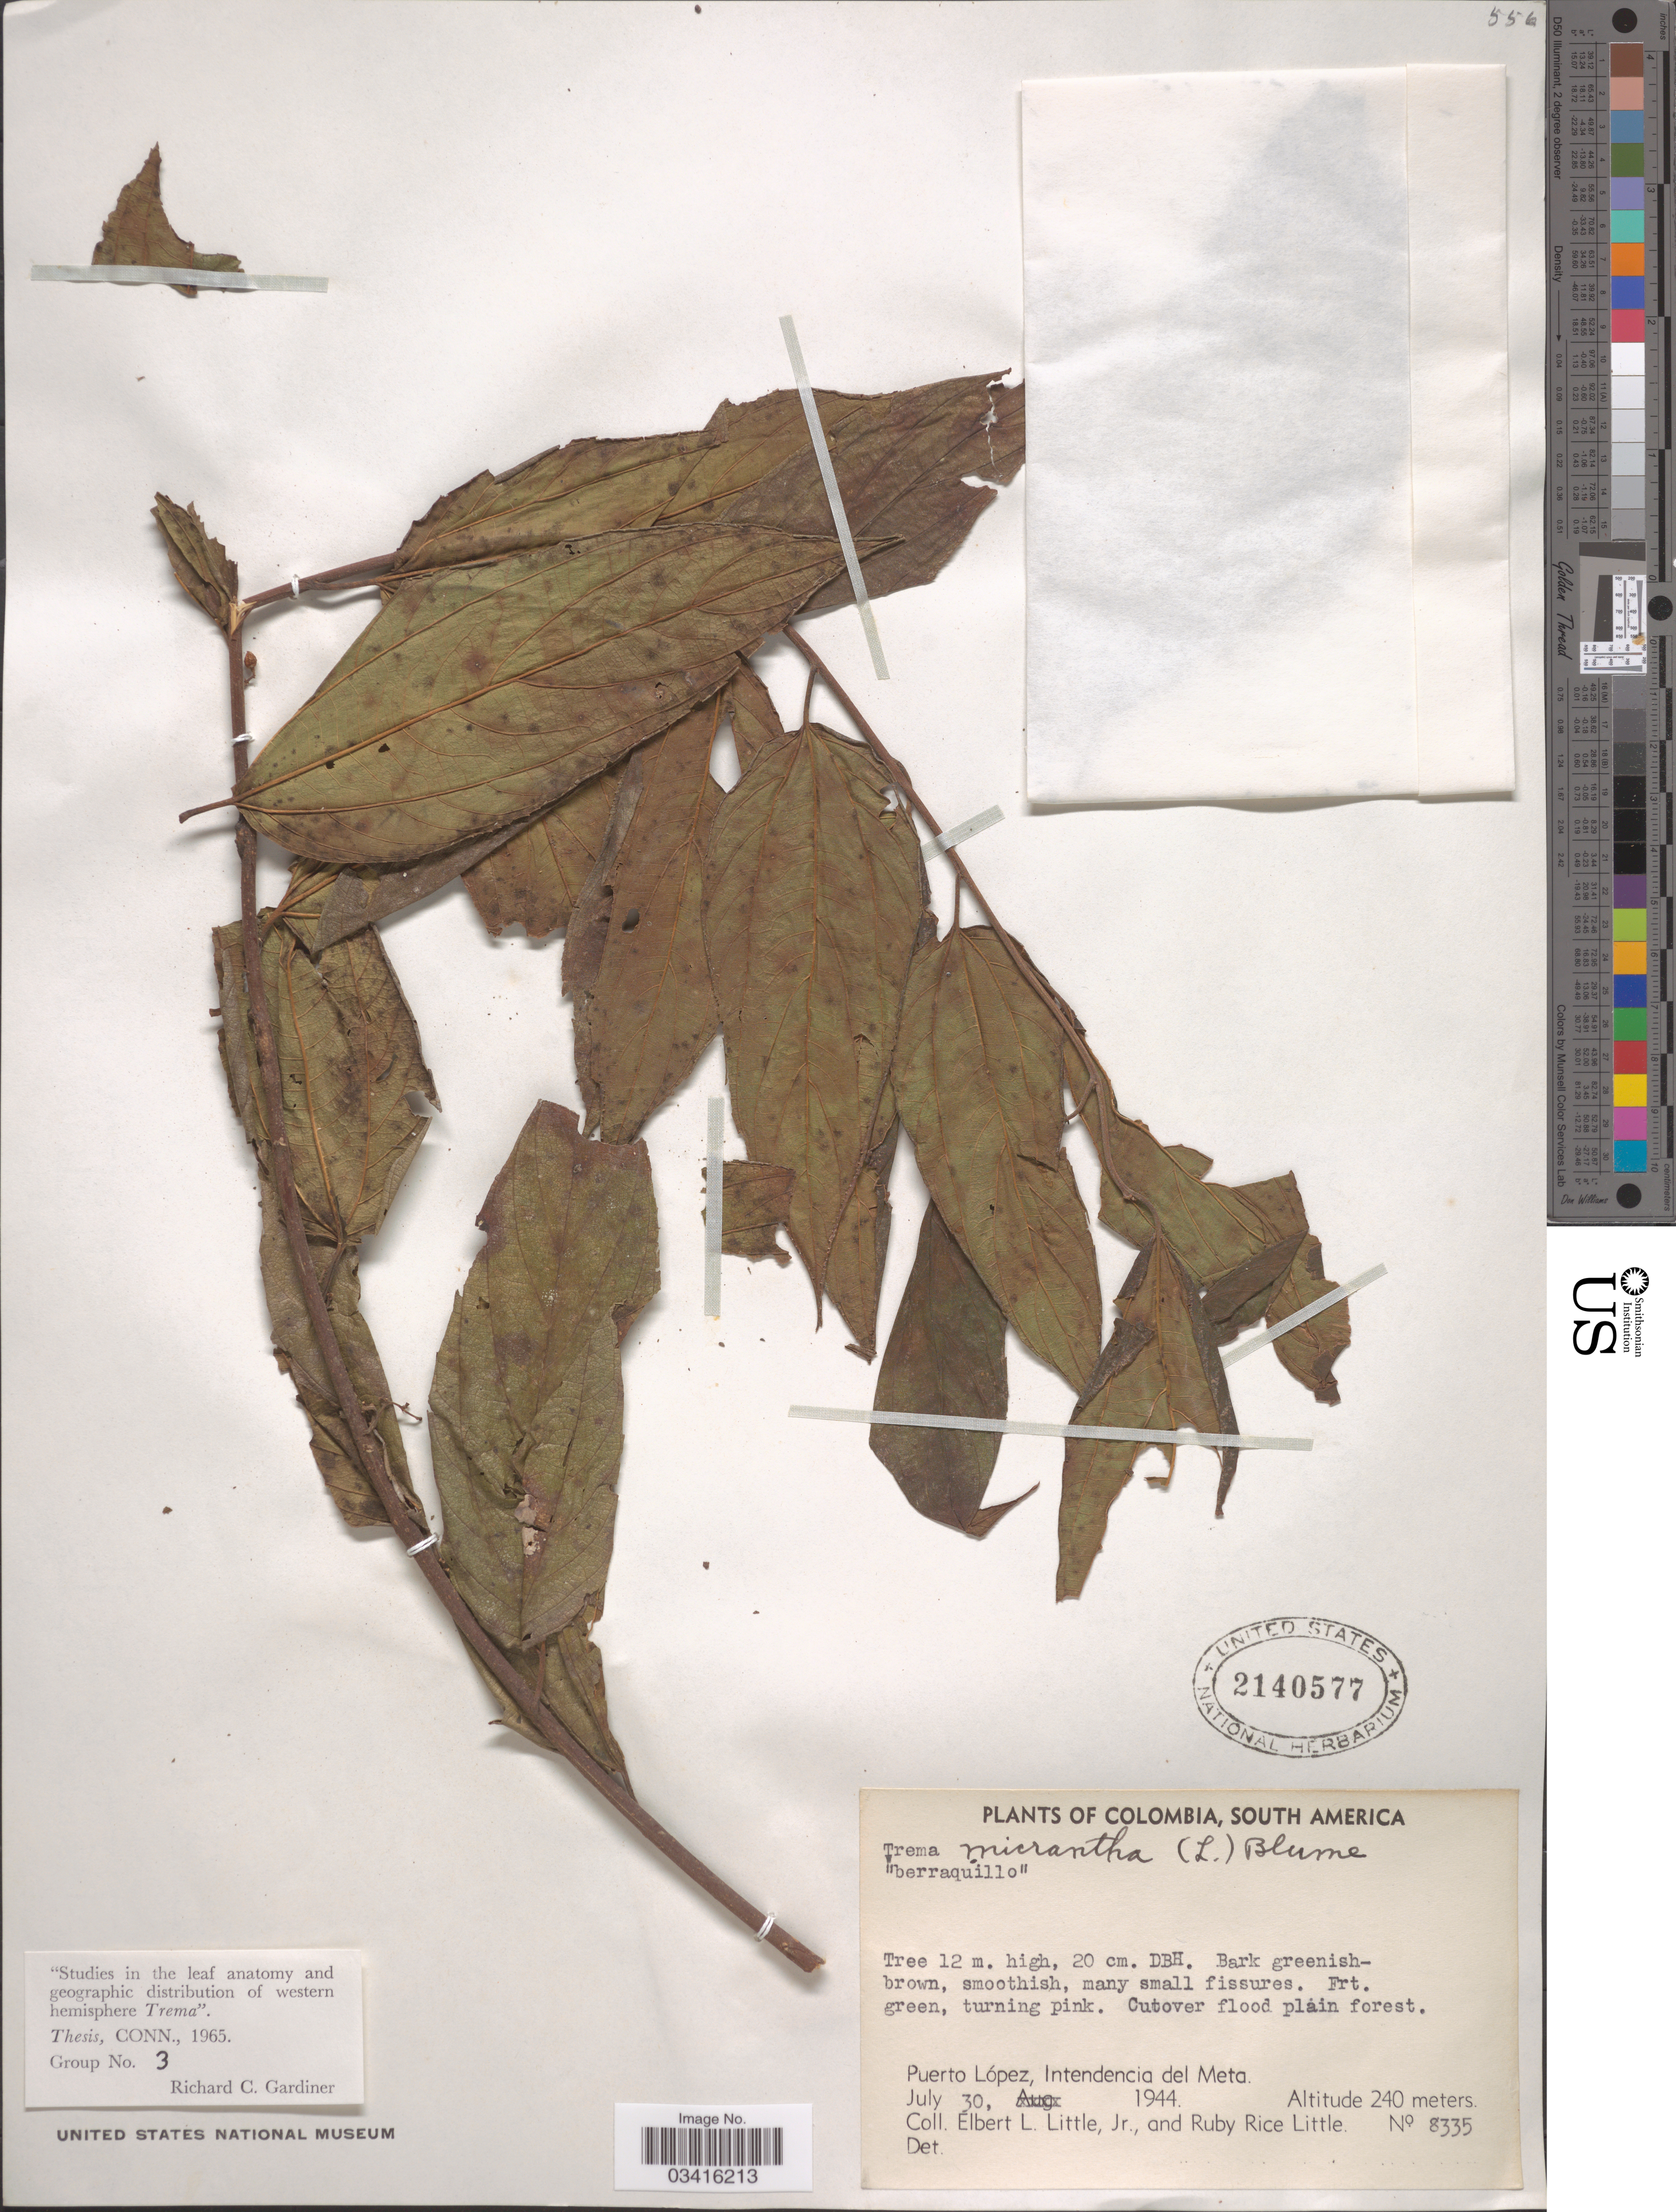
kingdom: Plantae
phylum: Tracheophyta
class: Magnoliopsida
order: Rosales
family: Cannabaceae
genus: Trema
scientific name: Trema micranthum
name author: (L.) Blume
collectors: E. L. Little & R. R. Little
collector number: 8335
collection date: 1944-07-30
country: Colombia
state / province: Meta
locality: Puerto López, Intendencia del Meta.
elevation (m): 240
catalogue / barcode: US 2140577